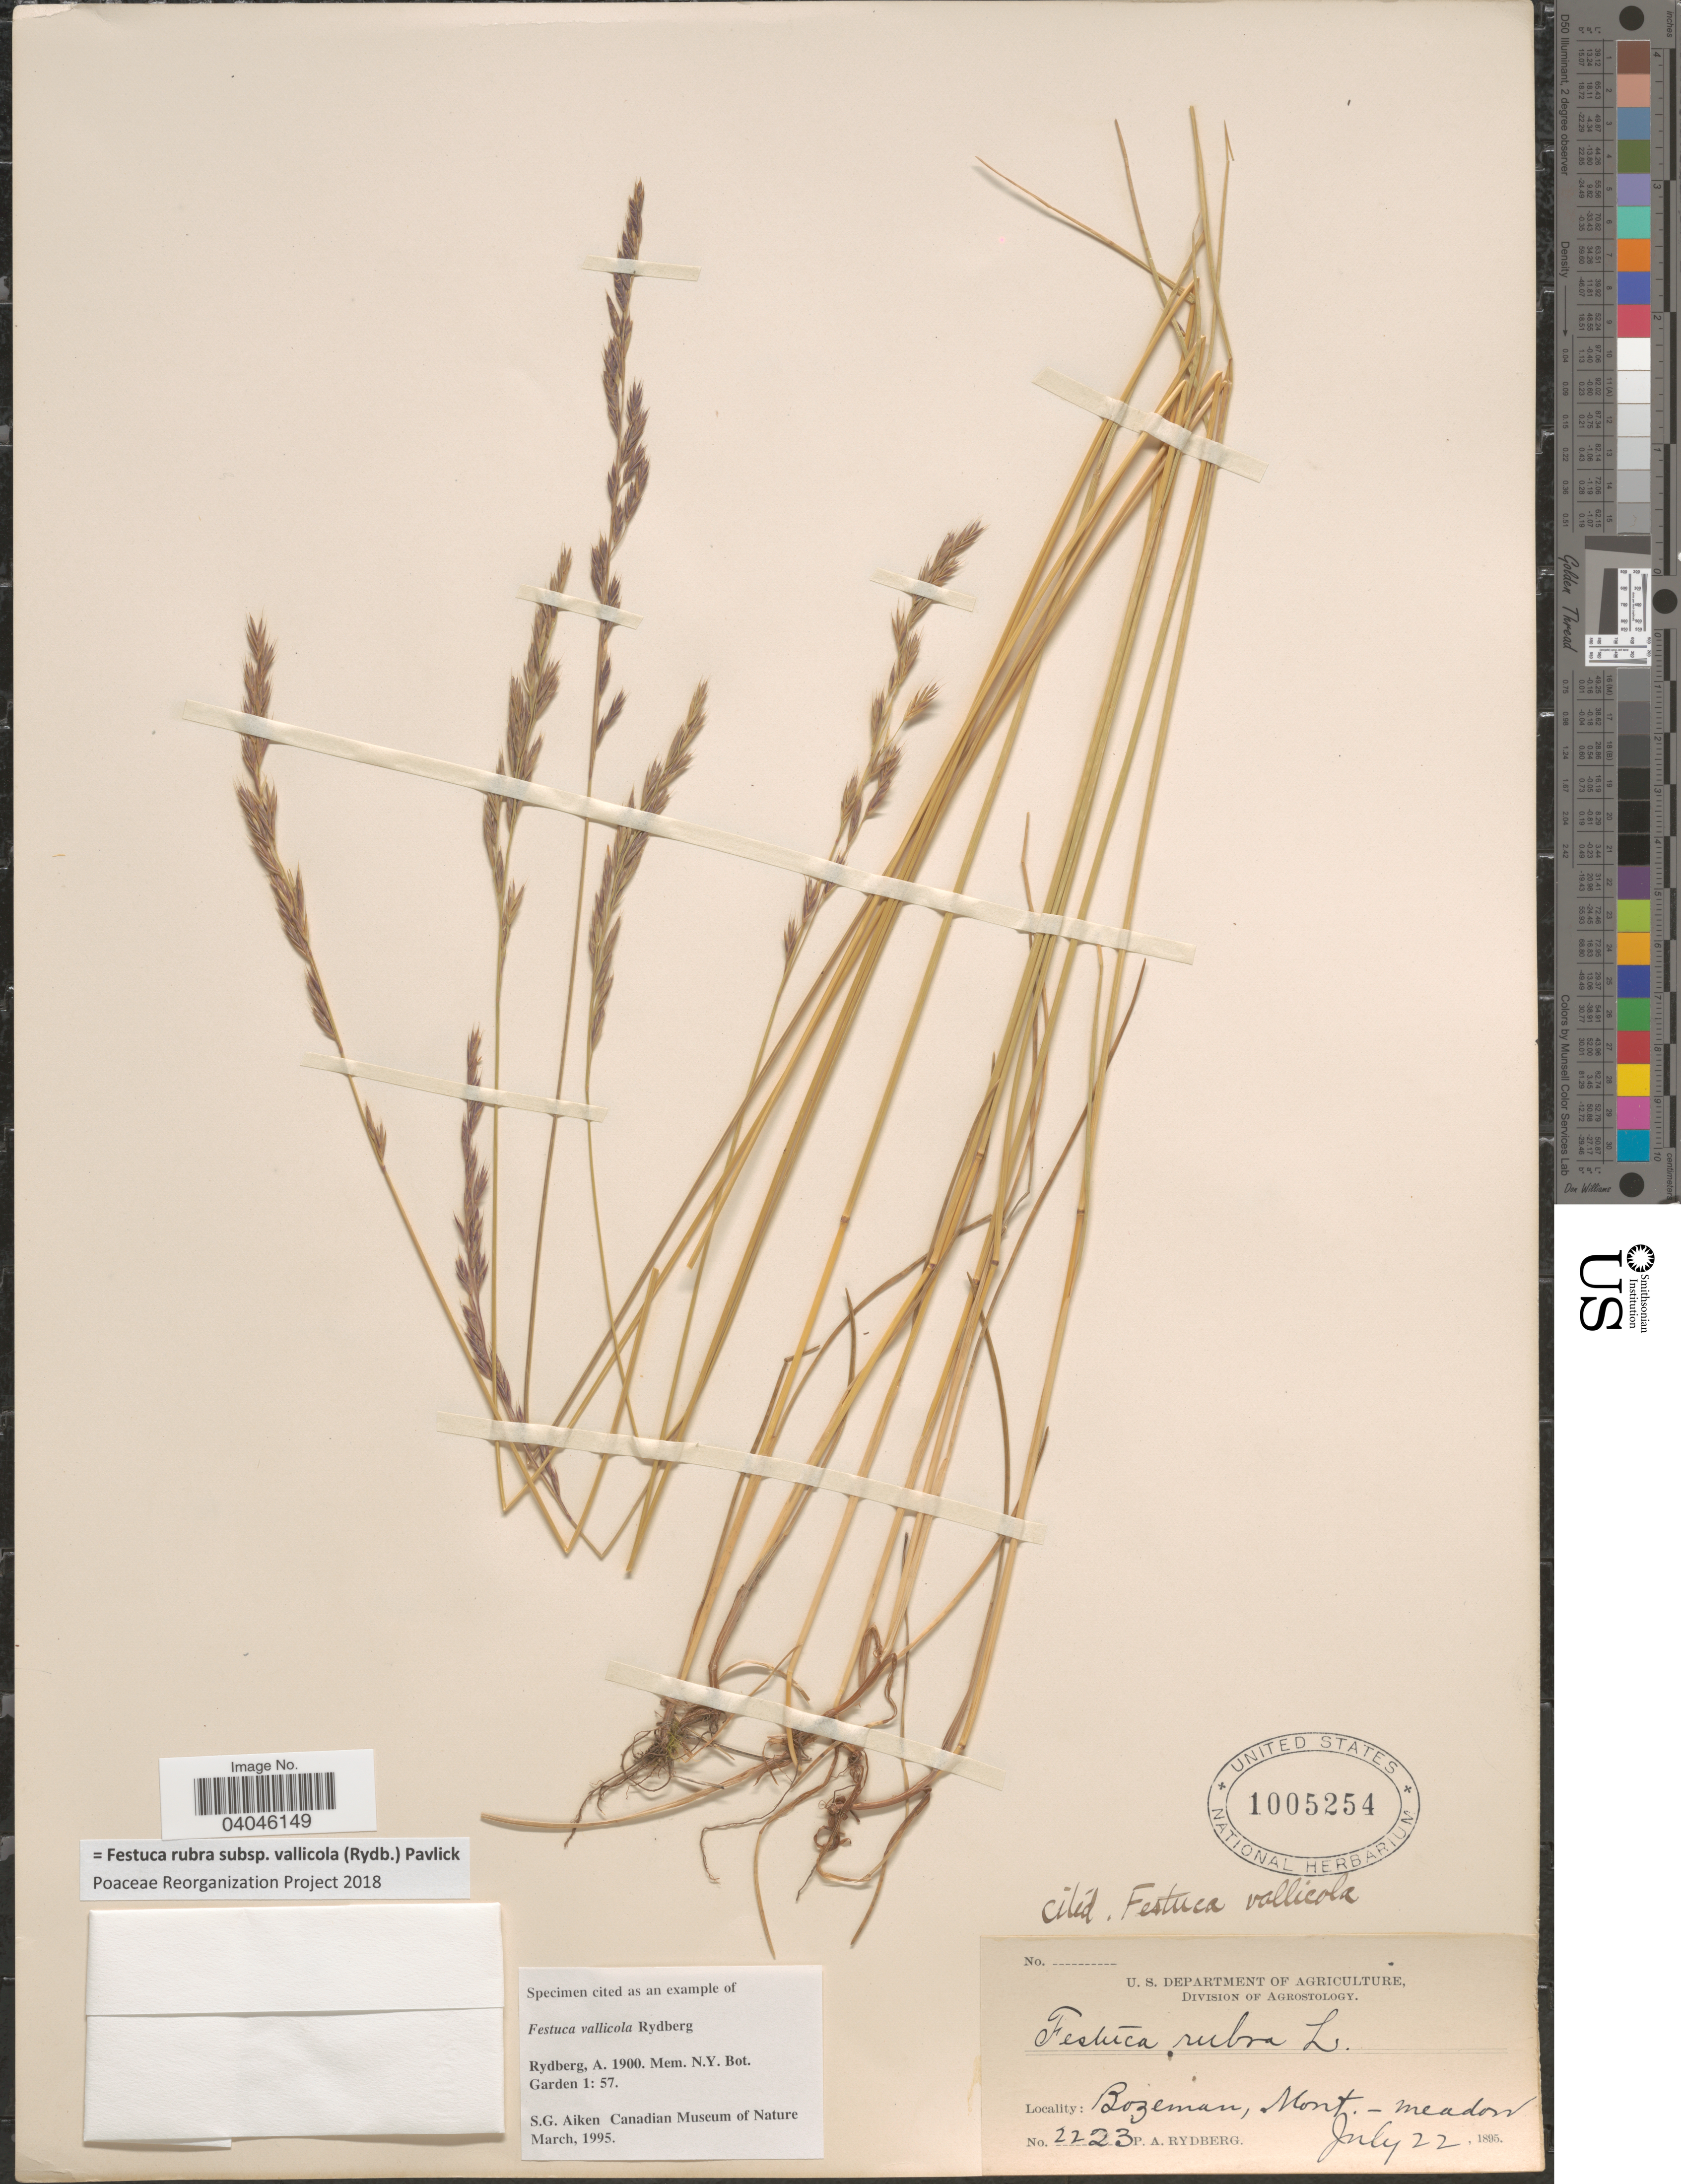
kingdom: Plantae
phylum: Tracheophyta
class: Liliopsida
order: Poales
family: Poaceae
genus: Festuca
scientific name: Festuca vallicola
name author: Rydb.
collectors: P. A. Rydberg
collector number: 2223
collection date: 1895-07-22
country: United States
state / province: Montana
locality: Bozeman.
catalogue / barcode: US 1005254